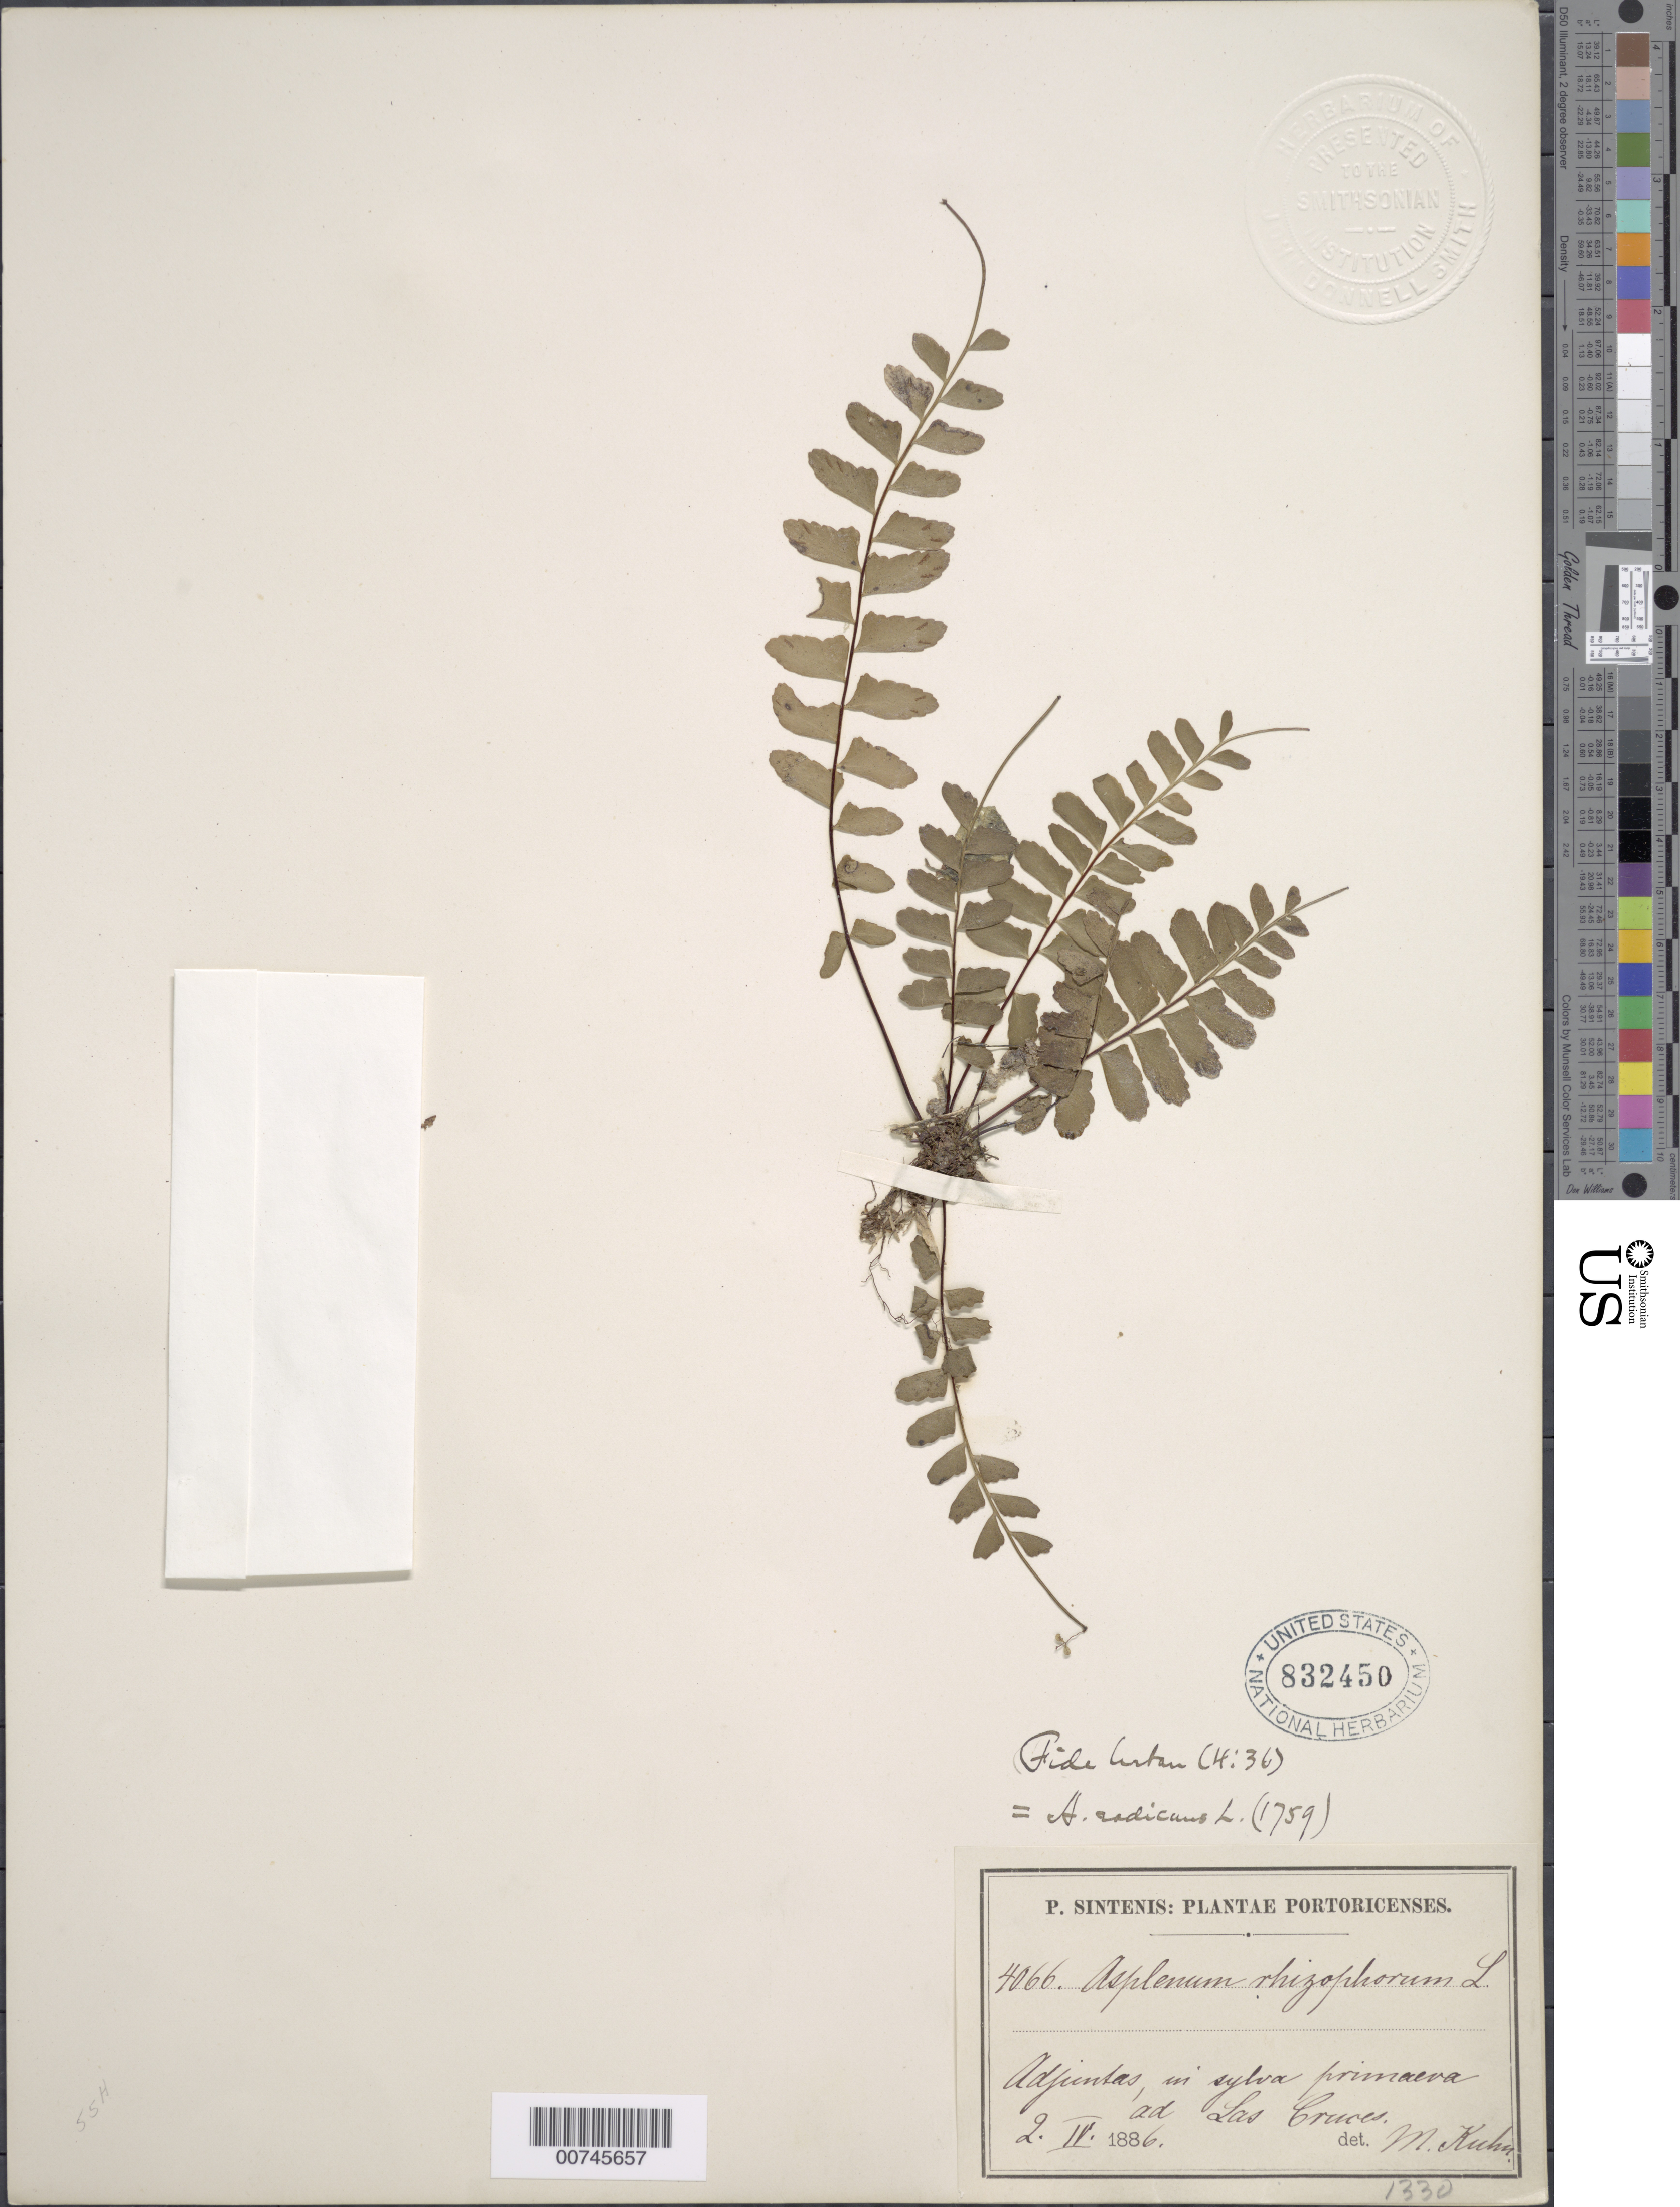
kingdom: Plantae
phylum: Tracheophyta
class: Polypodiopsida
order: Polypodiales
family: Aspleniaceae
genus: Asplenium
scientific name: Asplenium radicans var. radicans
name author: L.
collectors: P. Sintenis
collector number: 4066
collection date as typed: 02 Apr 1886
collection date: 1886-04-02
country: Puerto Rico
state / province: Adjuntas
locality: Adjuntas, in sylva primaeva ad Las Cruces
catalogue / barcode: US 832450